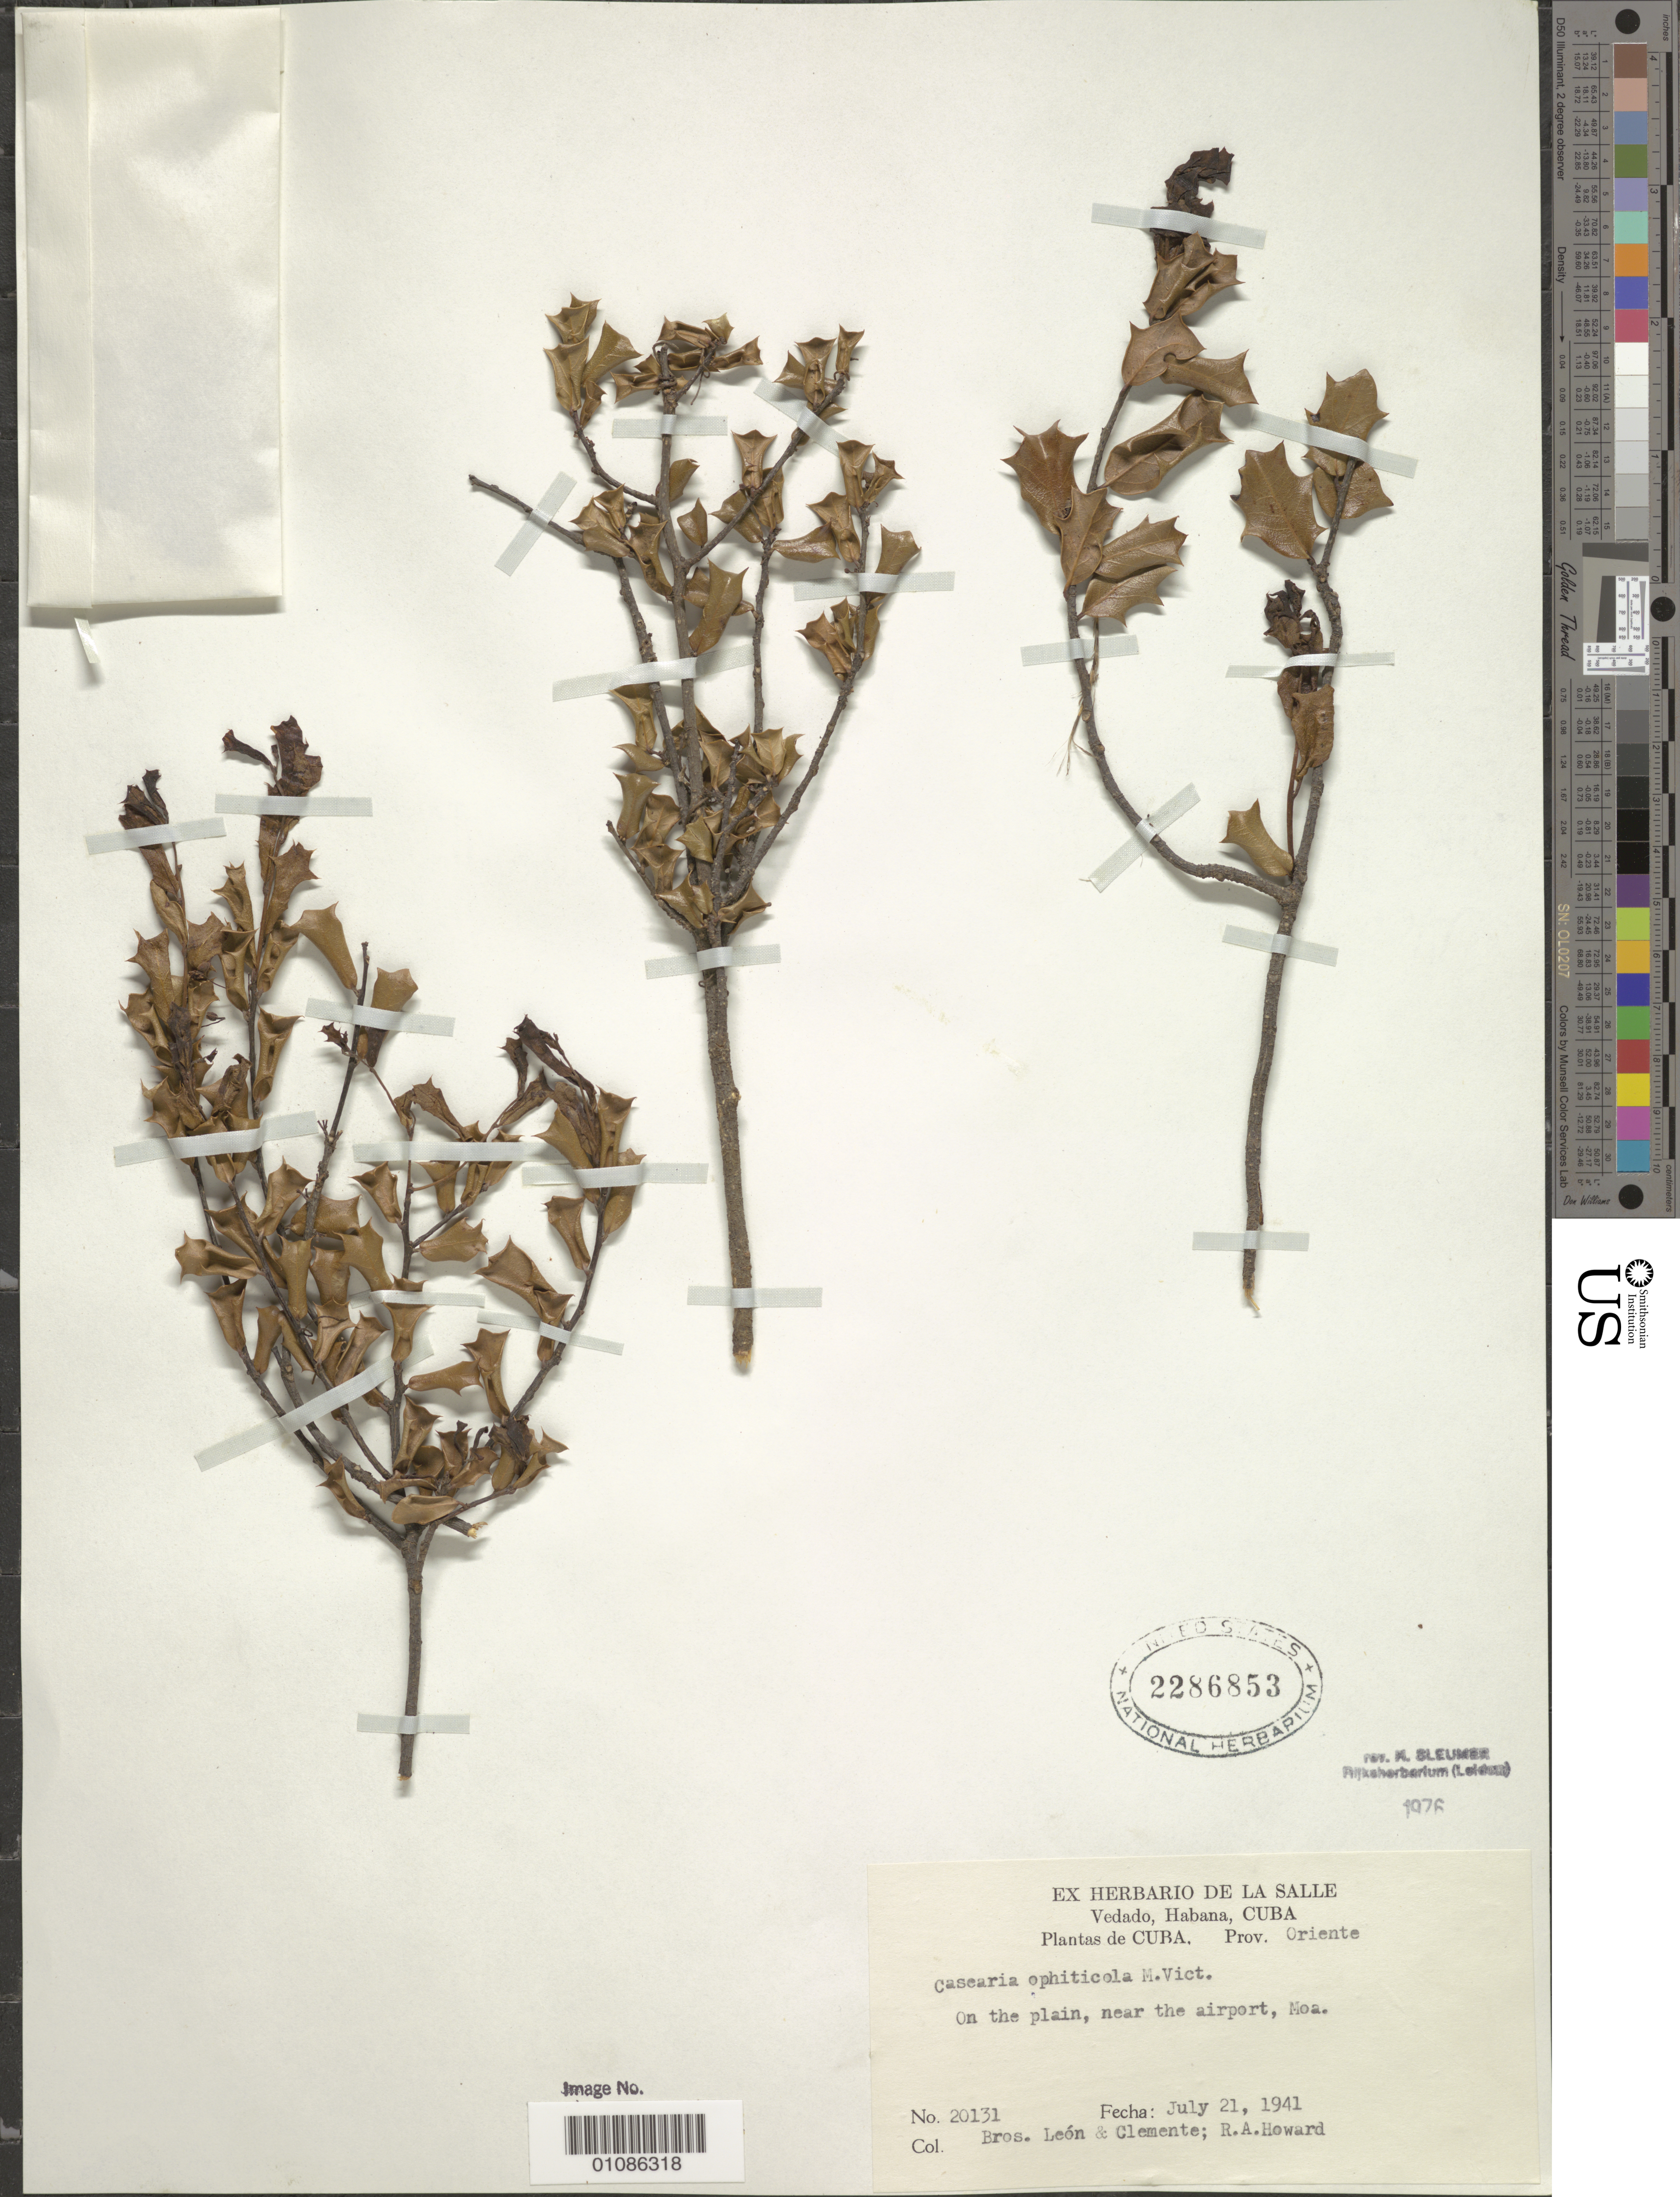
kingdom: Plantae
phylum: Tracheophyta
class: Magnoliopsida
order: Malpighiales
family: Salicaceae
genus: Casearia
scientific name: Casearia ophiticola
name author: Vict.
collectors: Bro. León, Bro. Clemente & R. A. Howard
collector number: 20131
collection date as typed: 21 Jul 1941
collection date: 1941-07-21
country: Cuba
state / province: Holguín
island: Cuba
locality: On the plain, near the airport, Moa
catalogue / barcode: US 2286853